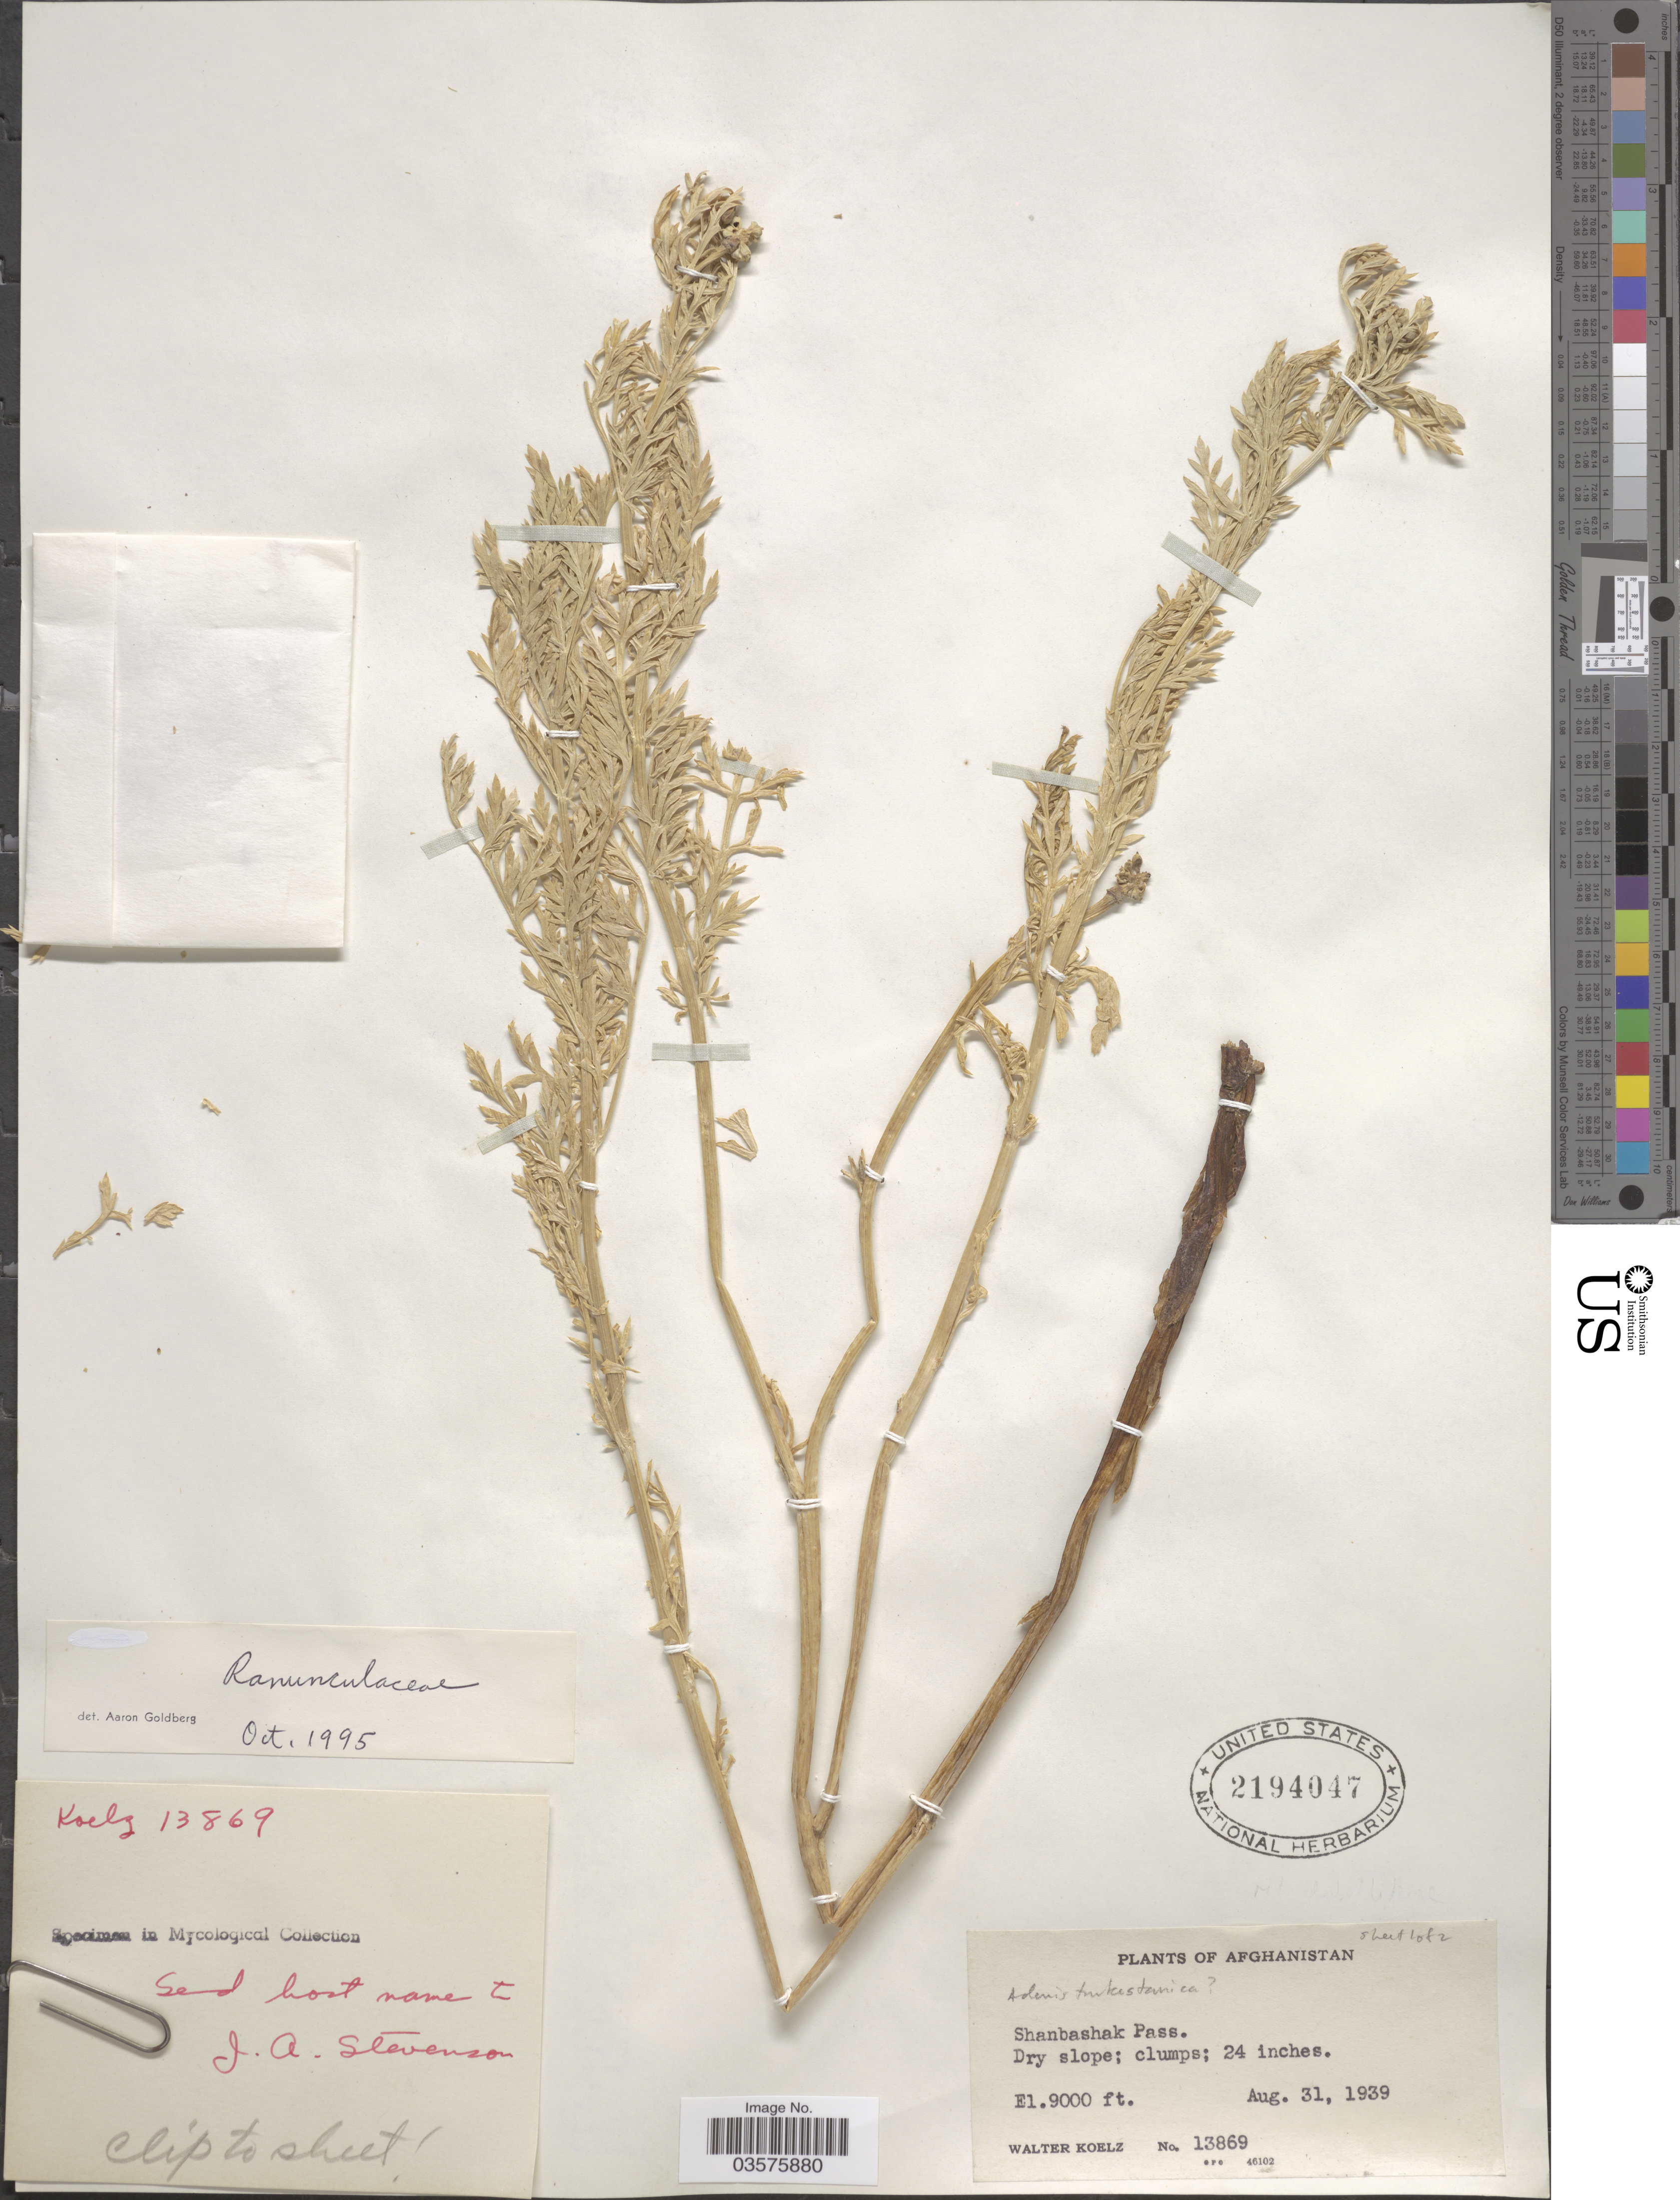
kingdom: Plantae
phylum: Tracheophyta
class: Magnoliopsida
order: Ranunculales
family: Ranunculaceae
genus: Adonis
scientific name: Adonis turkestanica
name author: (Korsh.) Adolf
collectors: W. N. Koelz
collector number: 13869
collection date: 1939-08-31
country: Afghanistan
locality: Shanbashak Pass.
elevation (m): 2743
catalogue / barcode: US 2194047